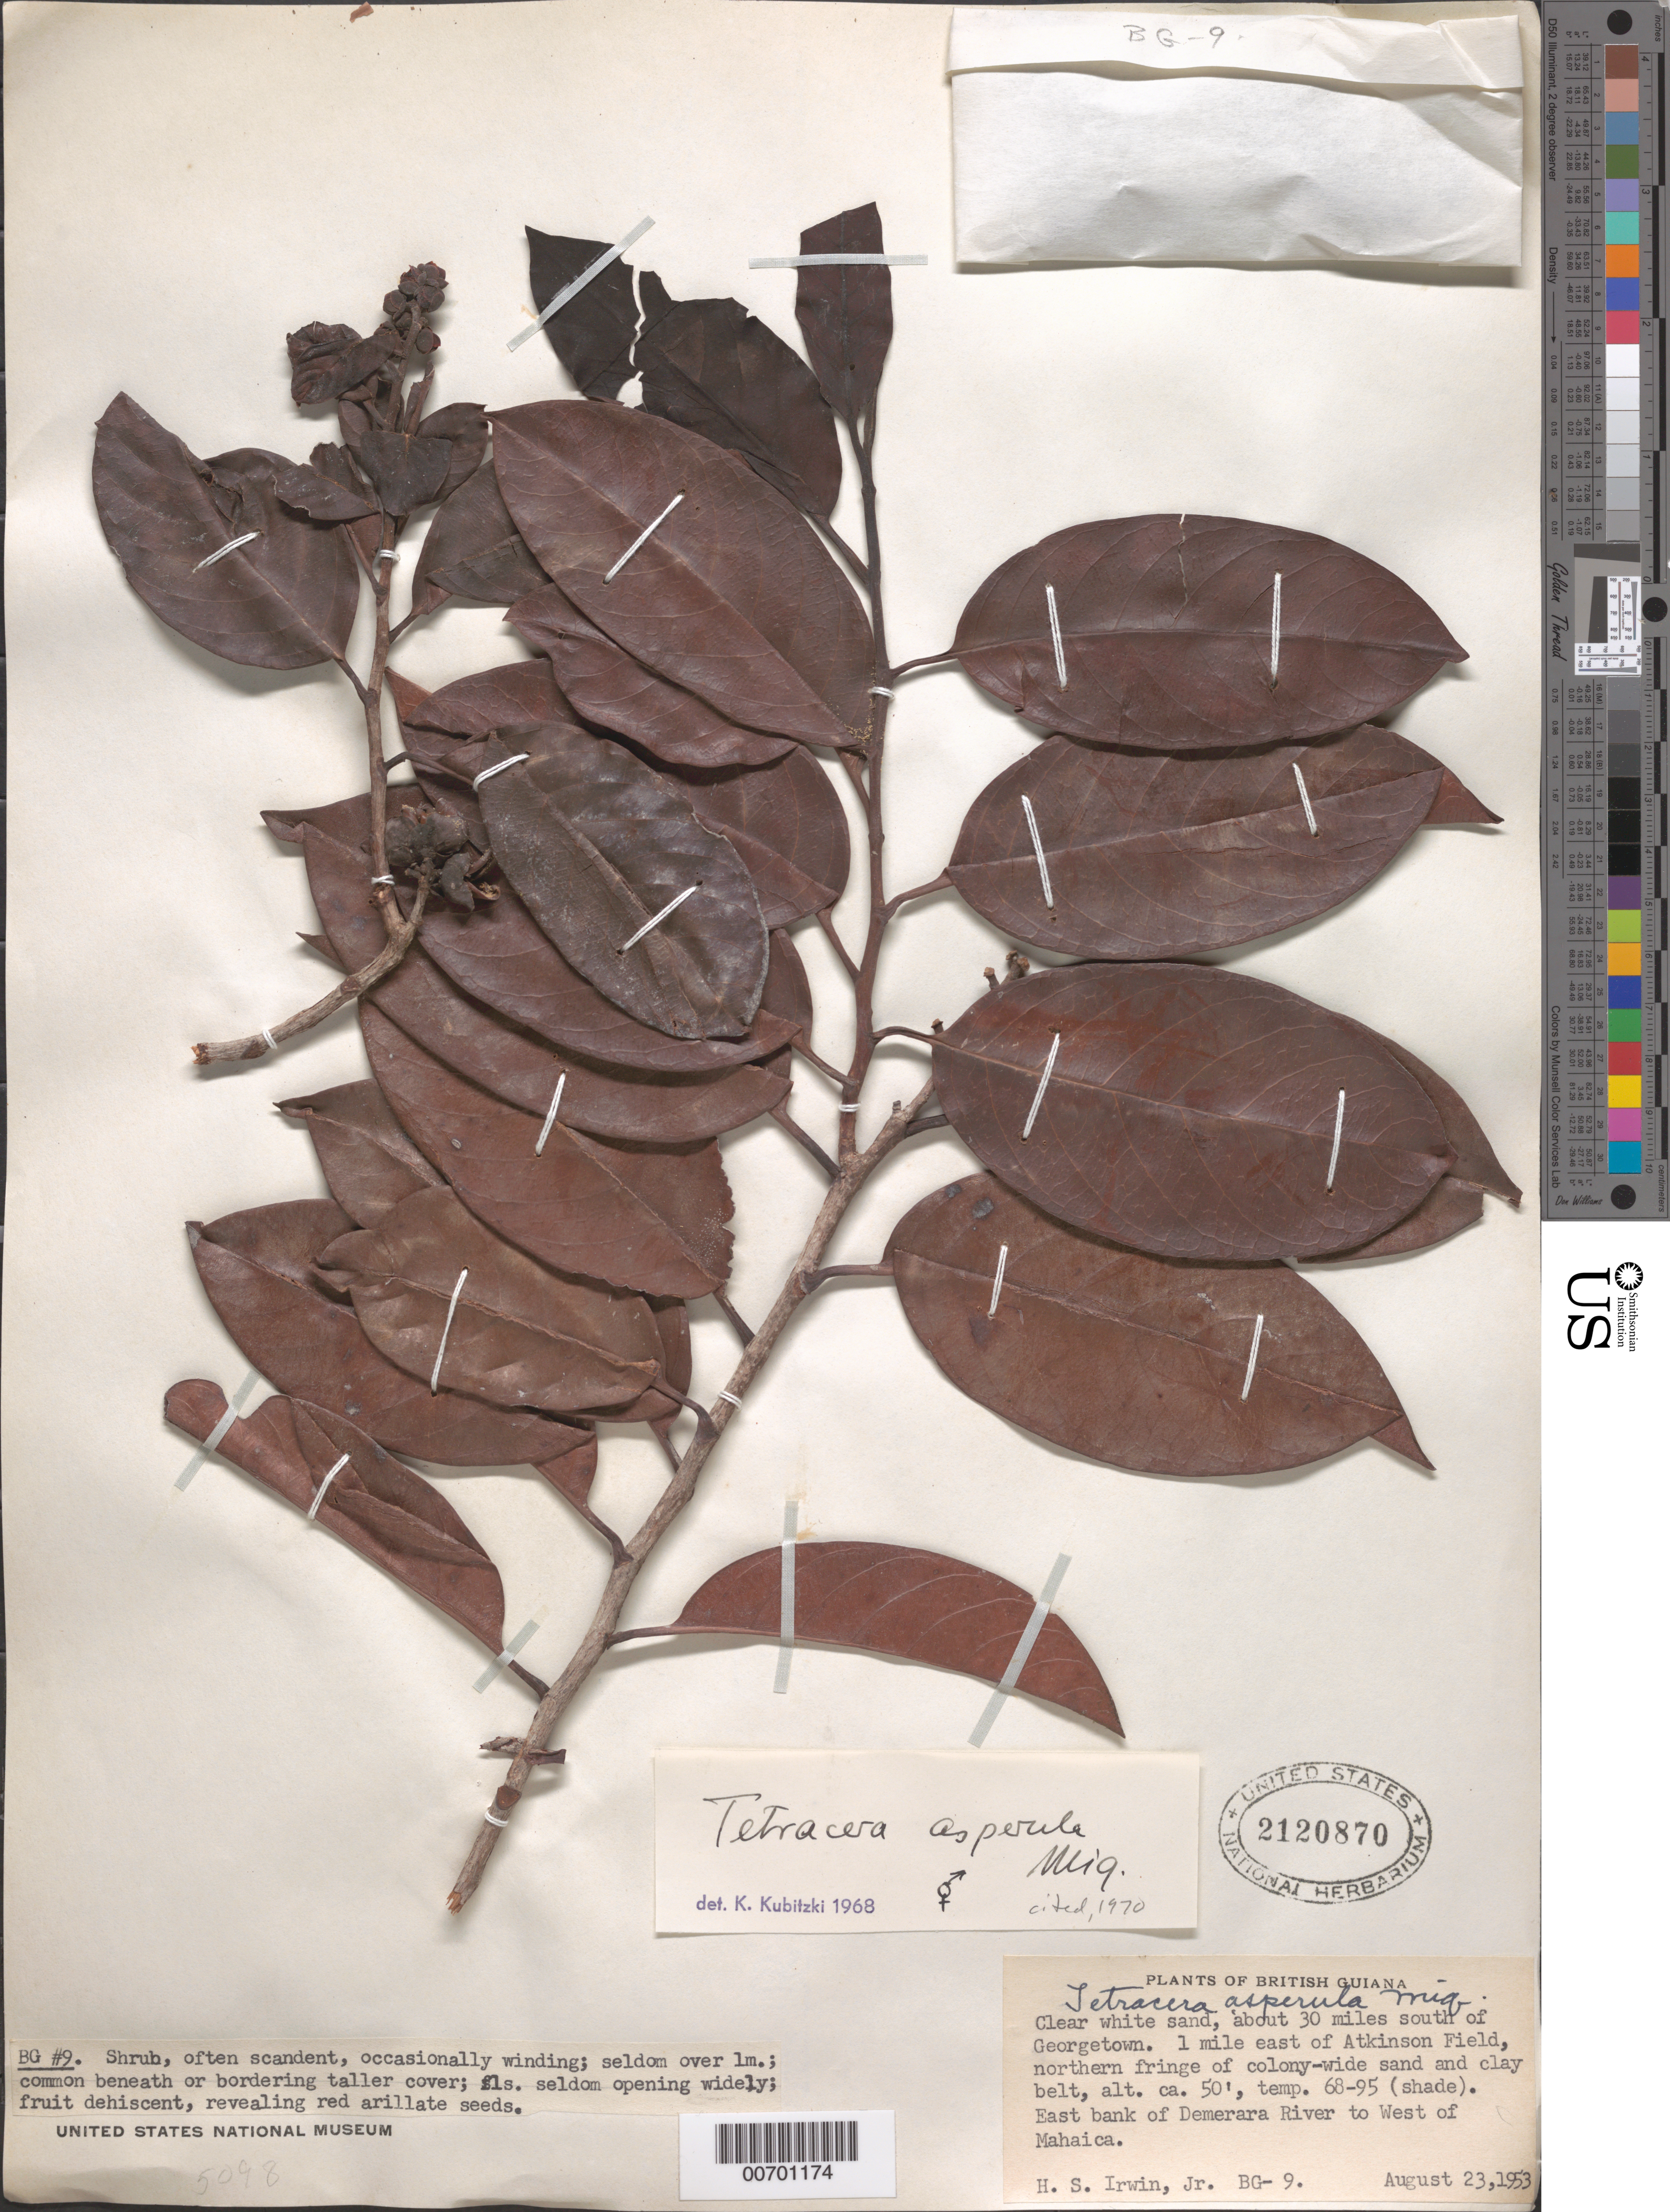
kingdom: Plantae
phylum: Tracheophyta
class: Magnoliopsida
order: Dilleniales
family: Dilleniaceae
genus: Tetracera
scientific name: Tetracera asperula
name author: Miq.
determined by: Kubitzki, Klaus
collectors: H. Irwin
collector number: BG 9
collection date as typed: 23-Aug-53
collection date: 1953-08-23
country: Guyana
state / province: Demerara-Mahaica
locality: Atkinson Field, 1 mi. E of , Demerara R., E bank to W of Mahaica, ca. 30 mi. S of Georgetown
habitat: Clear white sand, on northern fringe of colony wide sand and clay belt , shade; beneath or bordering taller cover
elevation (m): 50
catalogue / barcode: US 2120870